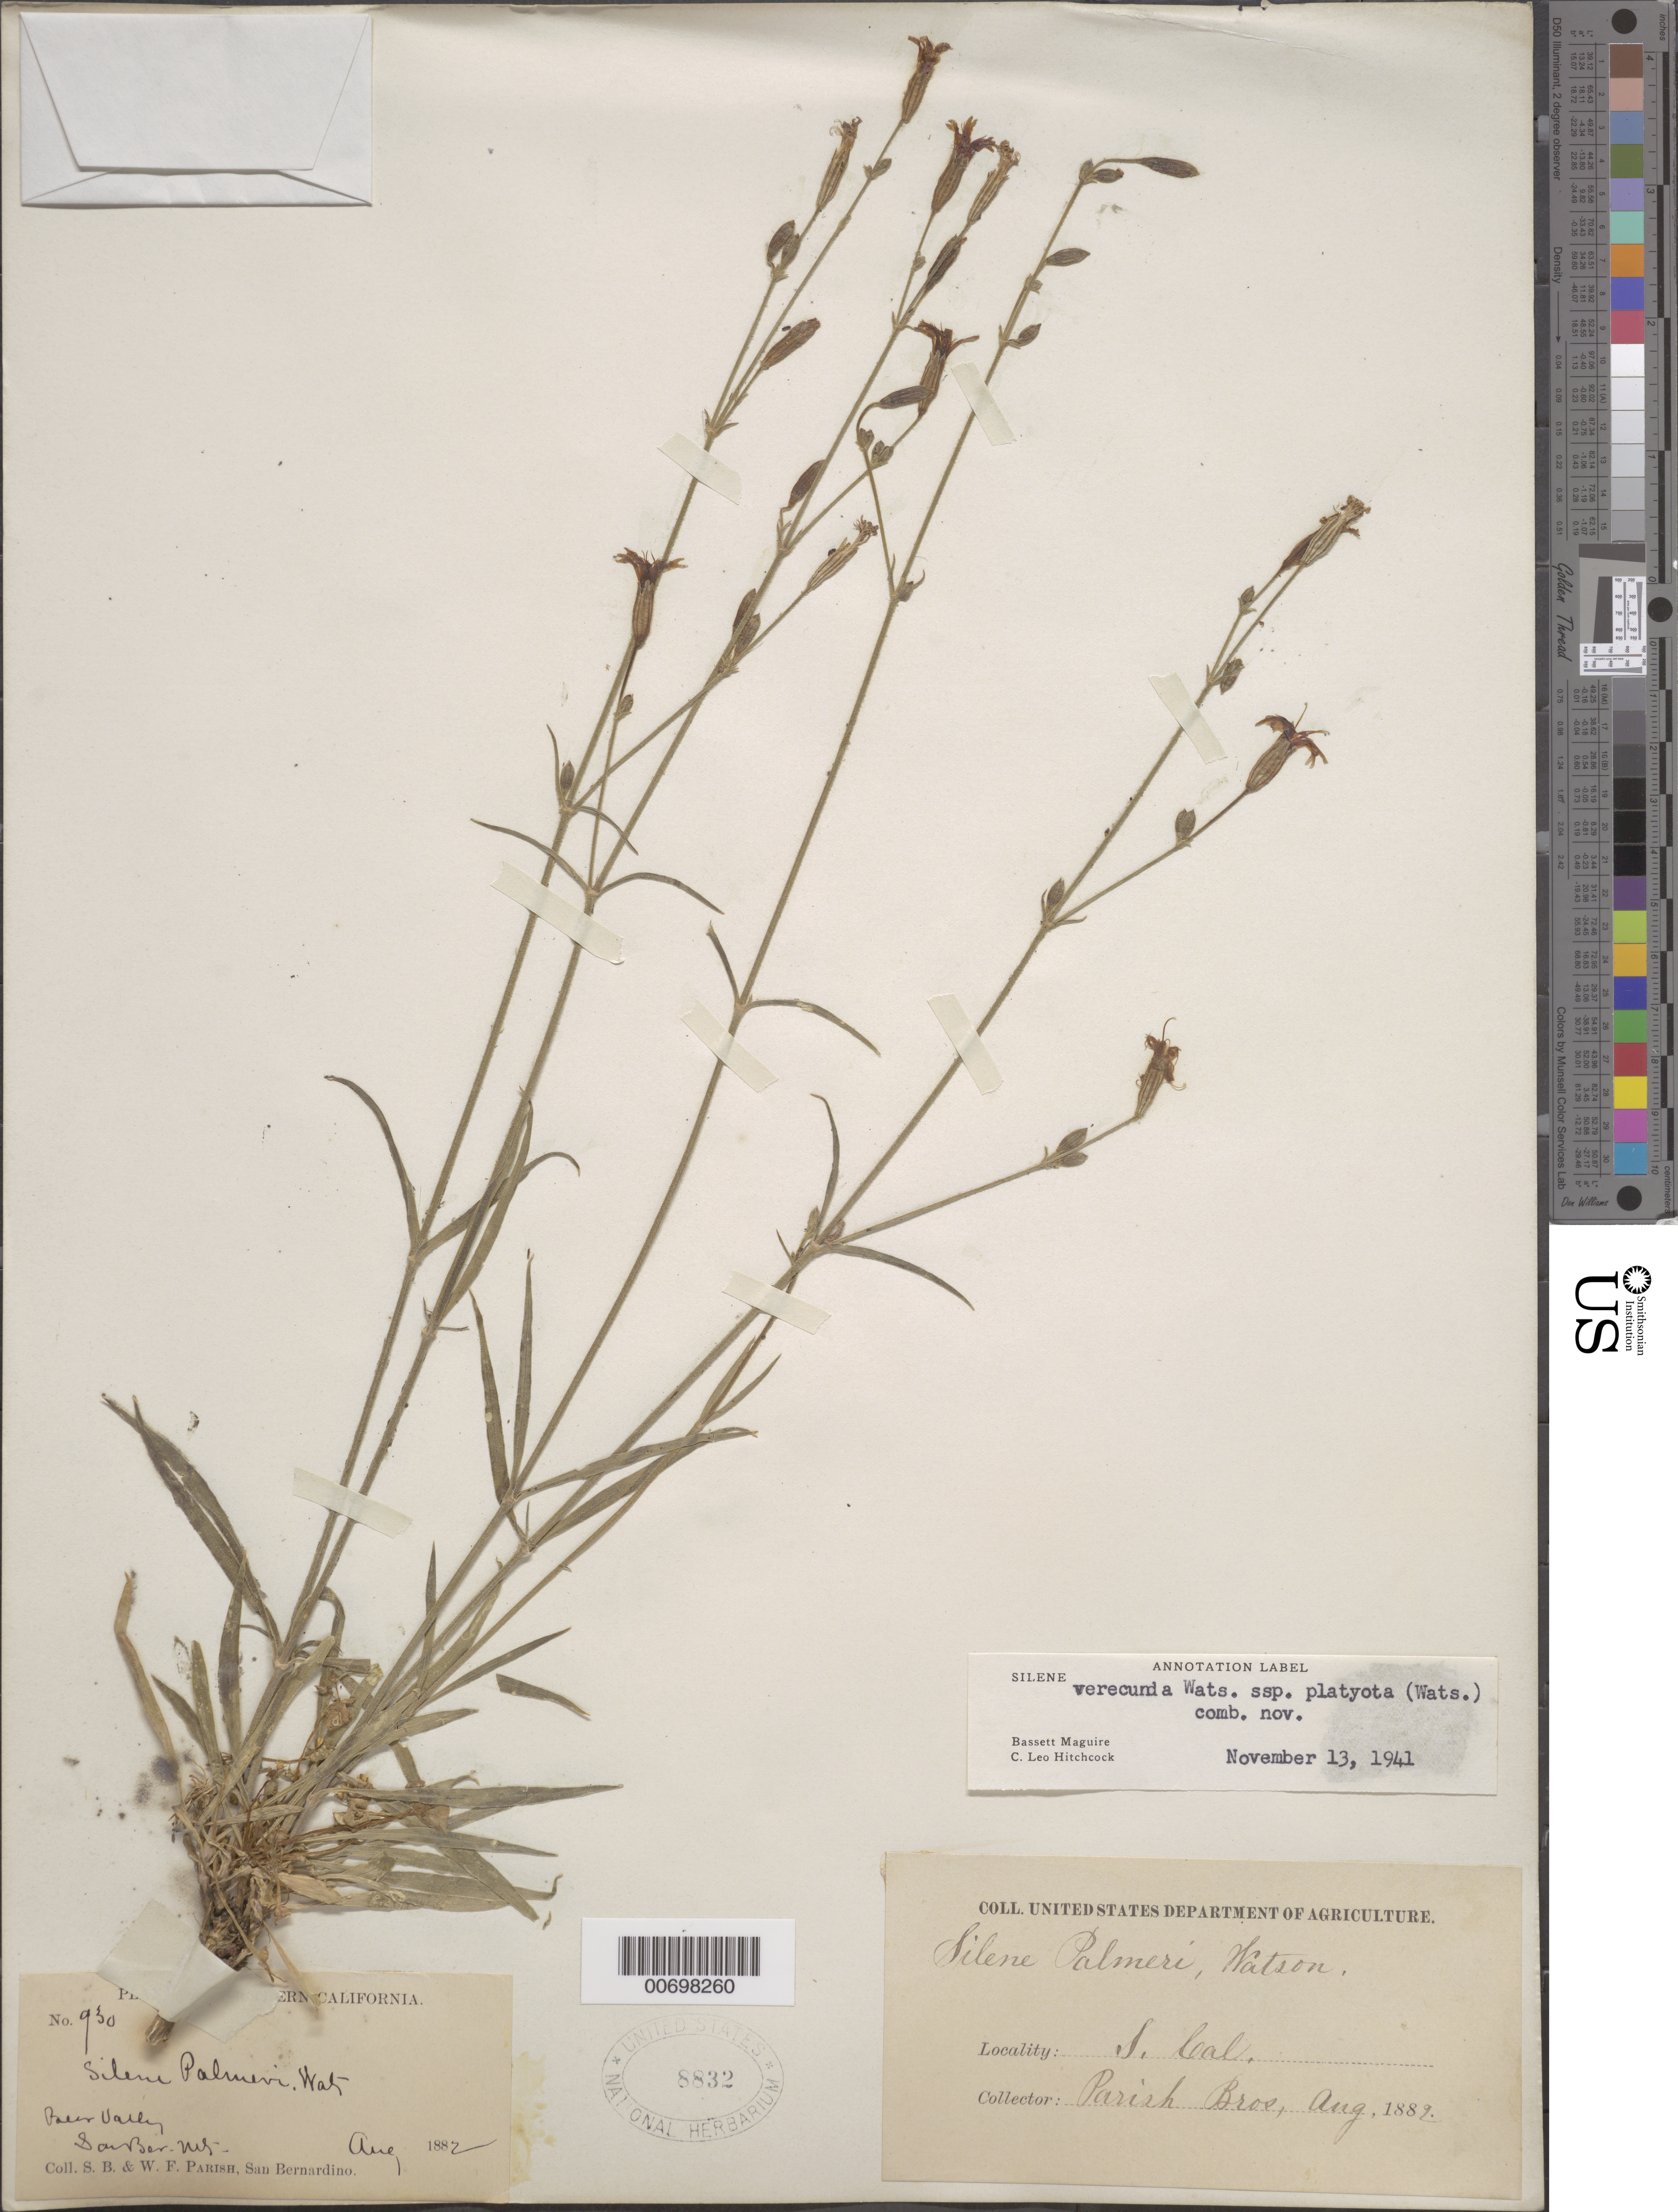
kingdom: Plantae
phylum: Tracheophyta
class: Magnoliopsida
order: Caryophyllales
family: Caryophyllaceae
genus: Silene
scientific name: Silene verecunda subsp. platyota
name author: (S. Watson) C.L. Hitchc. & Maguire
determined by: Maguire, B.; Hitchcock, C. L.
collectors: S. B. Parish & W. F. Parish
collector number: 930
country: United States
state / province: California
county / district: San Bernardino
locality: Bear Valley, San Ber. Mts.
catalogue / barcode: US 8832